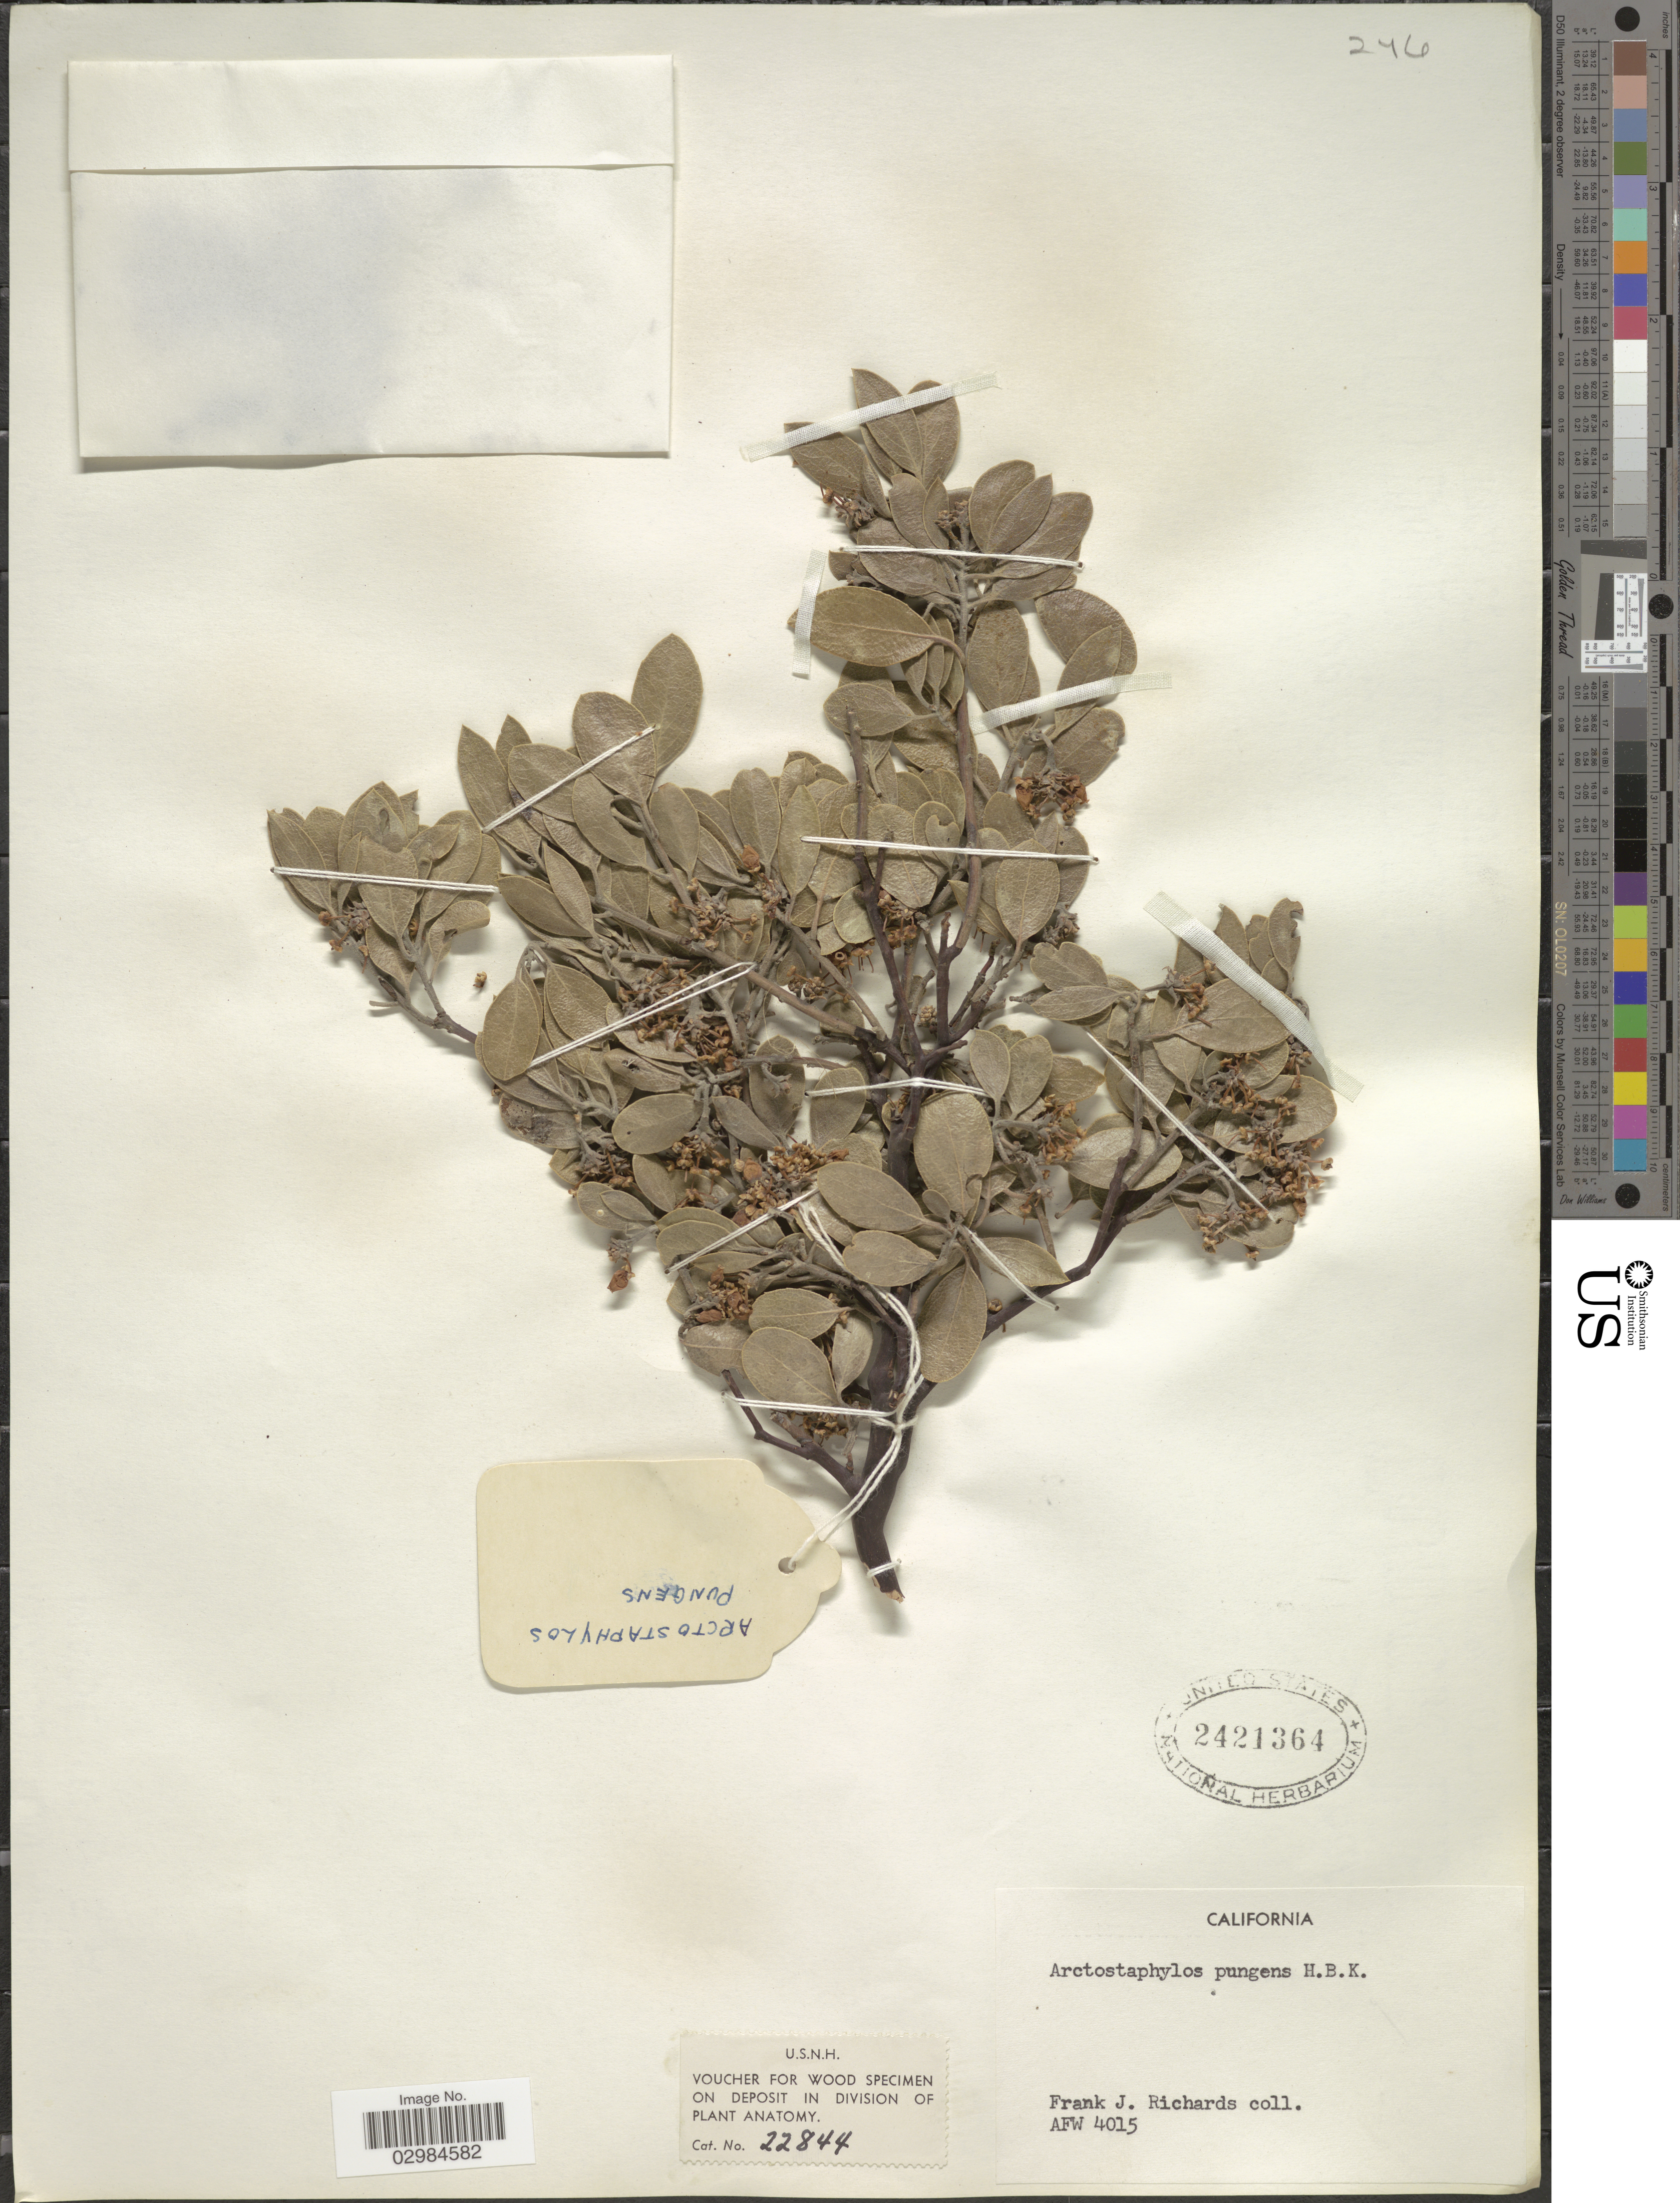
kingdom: Plantae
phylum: Tracheophyta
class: Magnoliopsida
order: Ericales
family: Ericaceae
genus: Arctostaphylos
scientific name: Arctostaphylos pungens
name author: Kunth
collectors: F. Richards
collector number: AFW4015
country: United States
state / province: California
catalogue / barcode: US 2421364